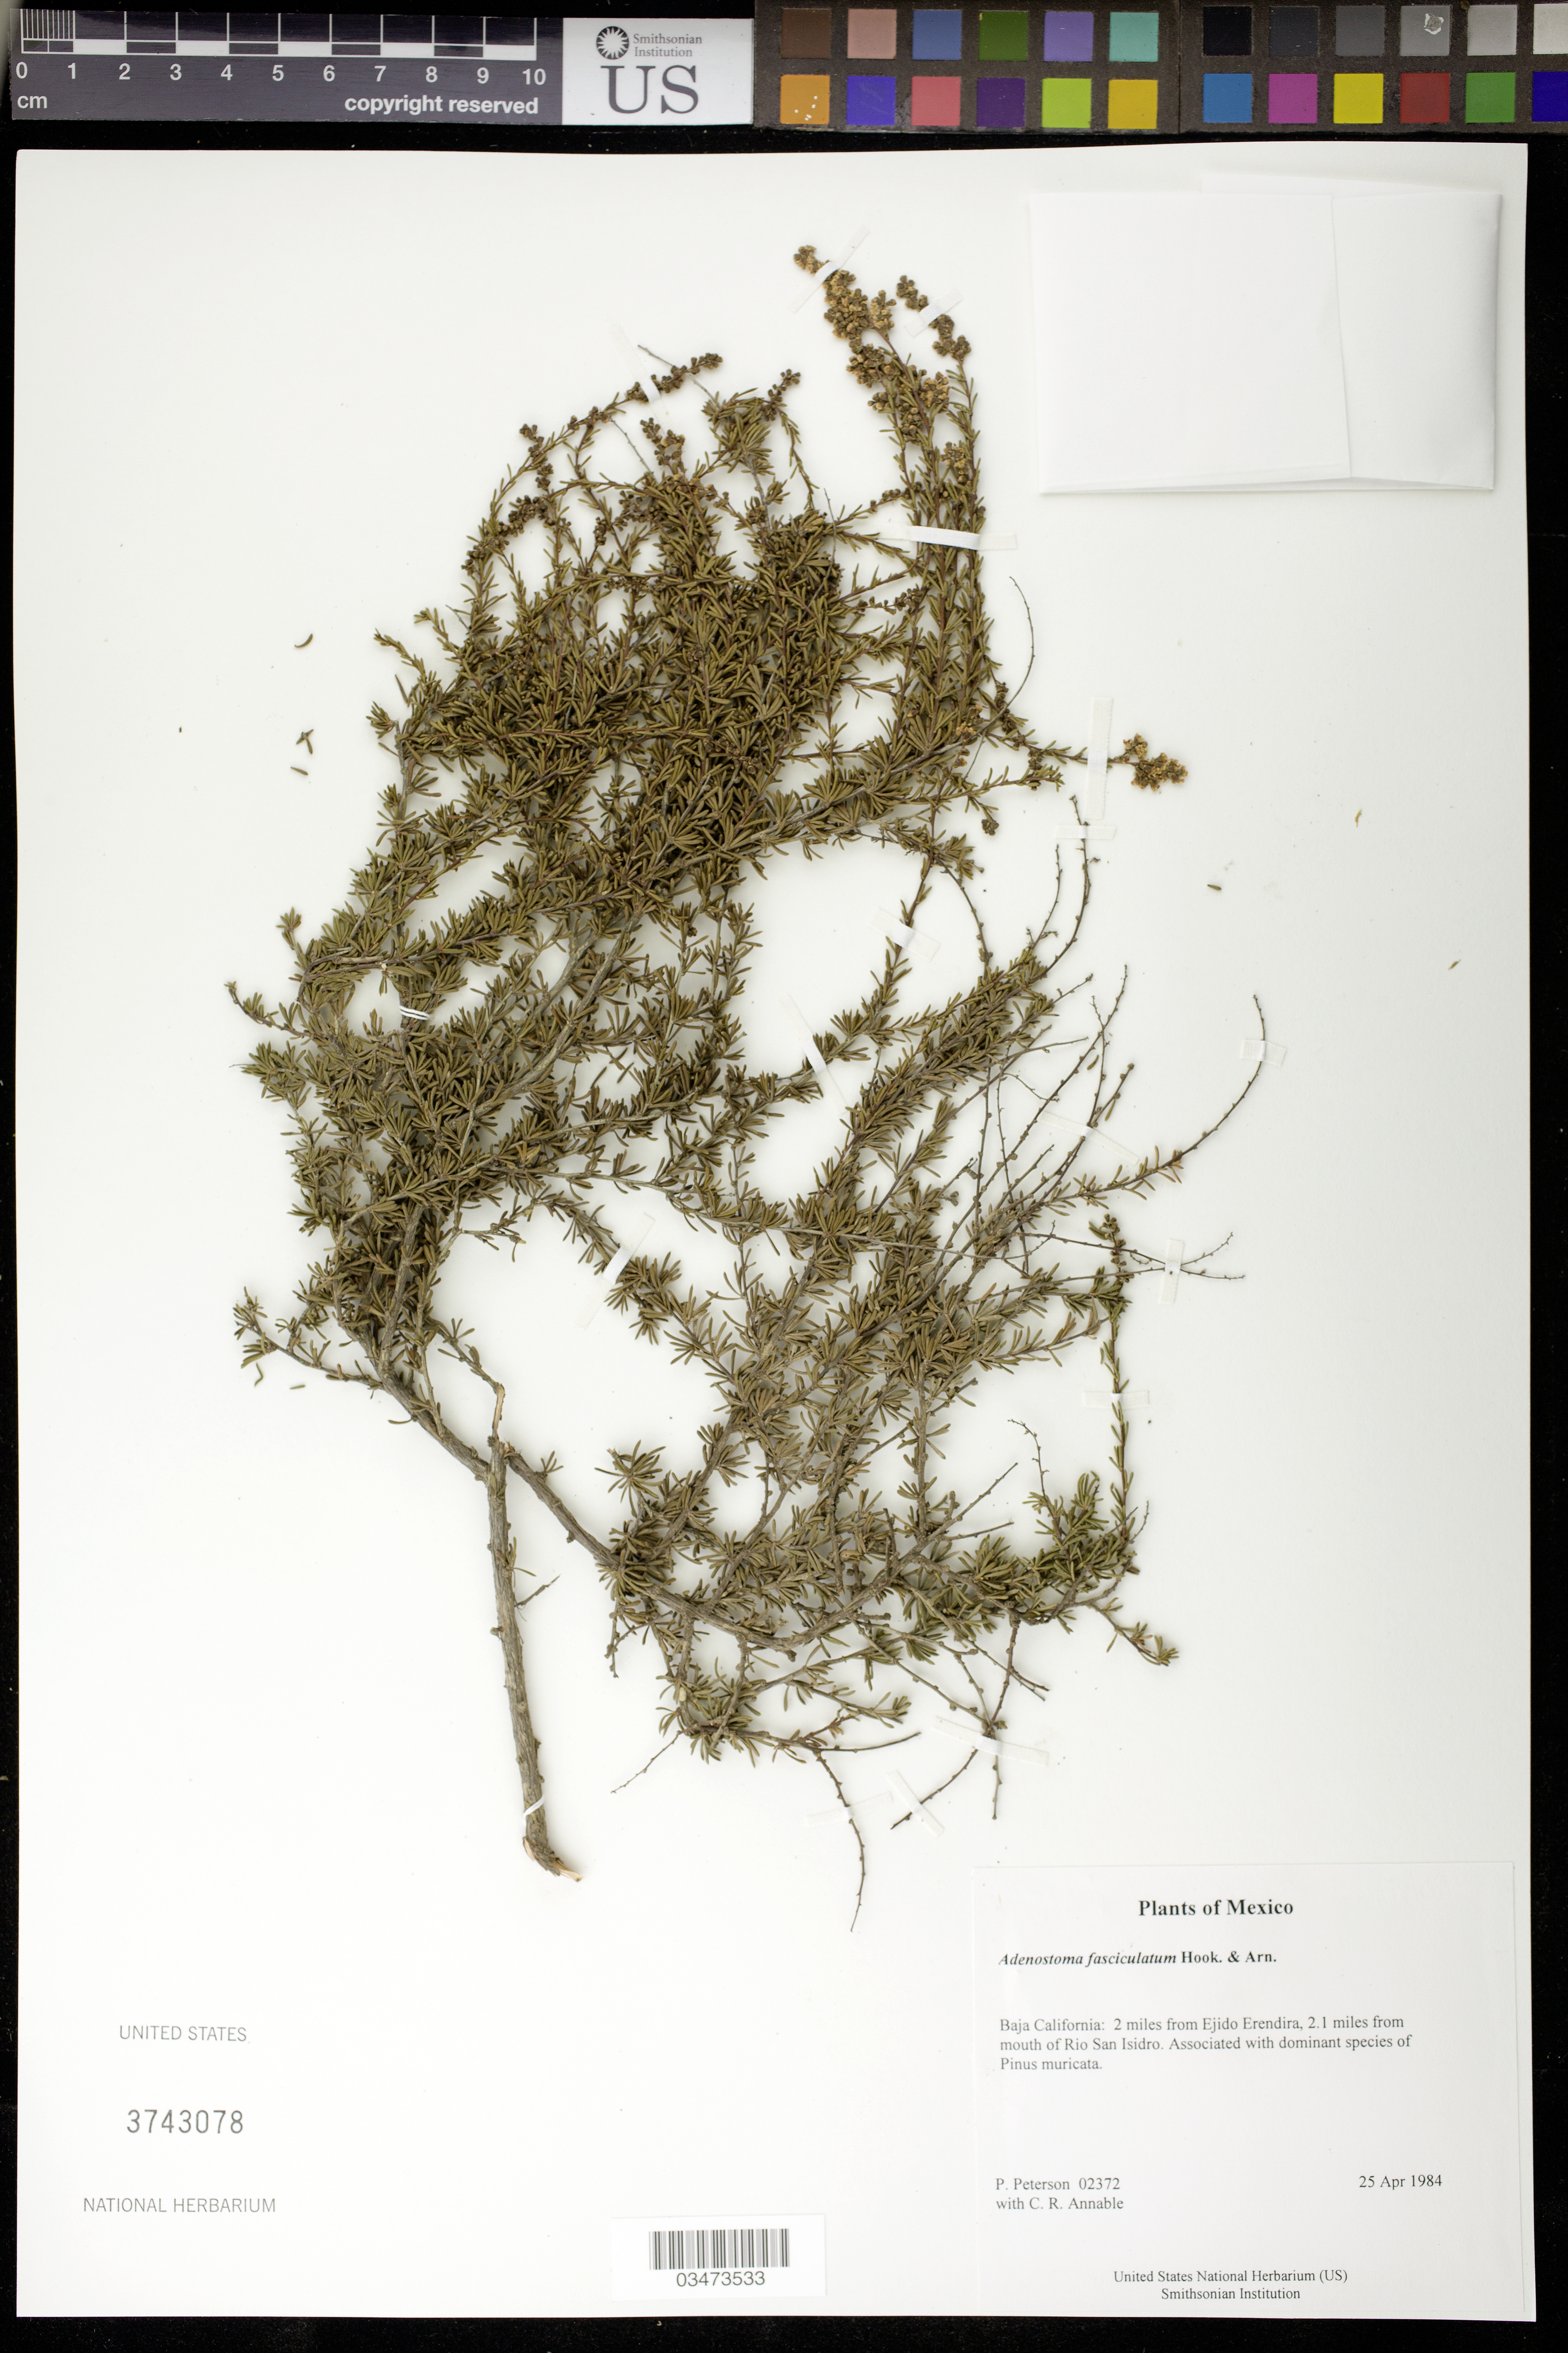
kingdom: Plantae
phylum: Tracheophyta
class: Magnoliopsida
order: Rosales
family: Rosaceae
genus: Adenostoma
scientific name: Adenostoma fasciculatum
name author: Hook. & Arn.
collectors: P. M. Peterson & C. R. Annable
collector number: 02372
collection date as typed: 25 Apr 1984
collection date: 1984-04-25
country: Mexico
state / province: Baja California Norte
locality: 2 miles from Ejido Erendira, 2.1 miles from mouth of Rio San Isidro.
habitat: Associated with dominant species of Pinus muricata.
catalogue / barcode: US 3743078